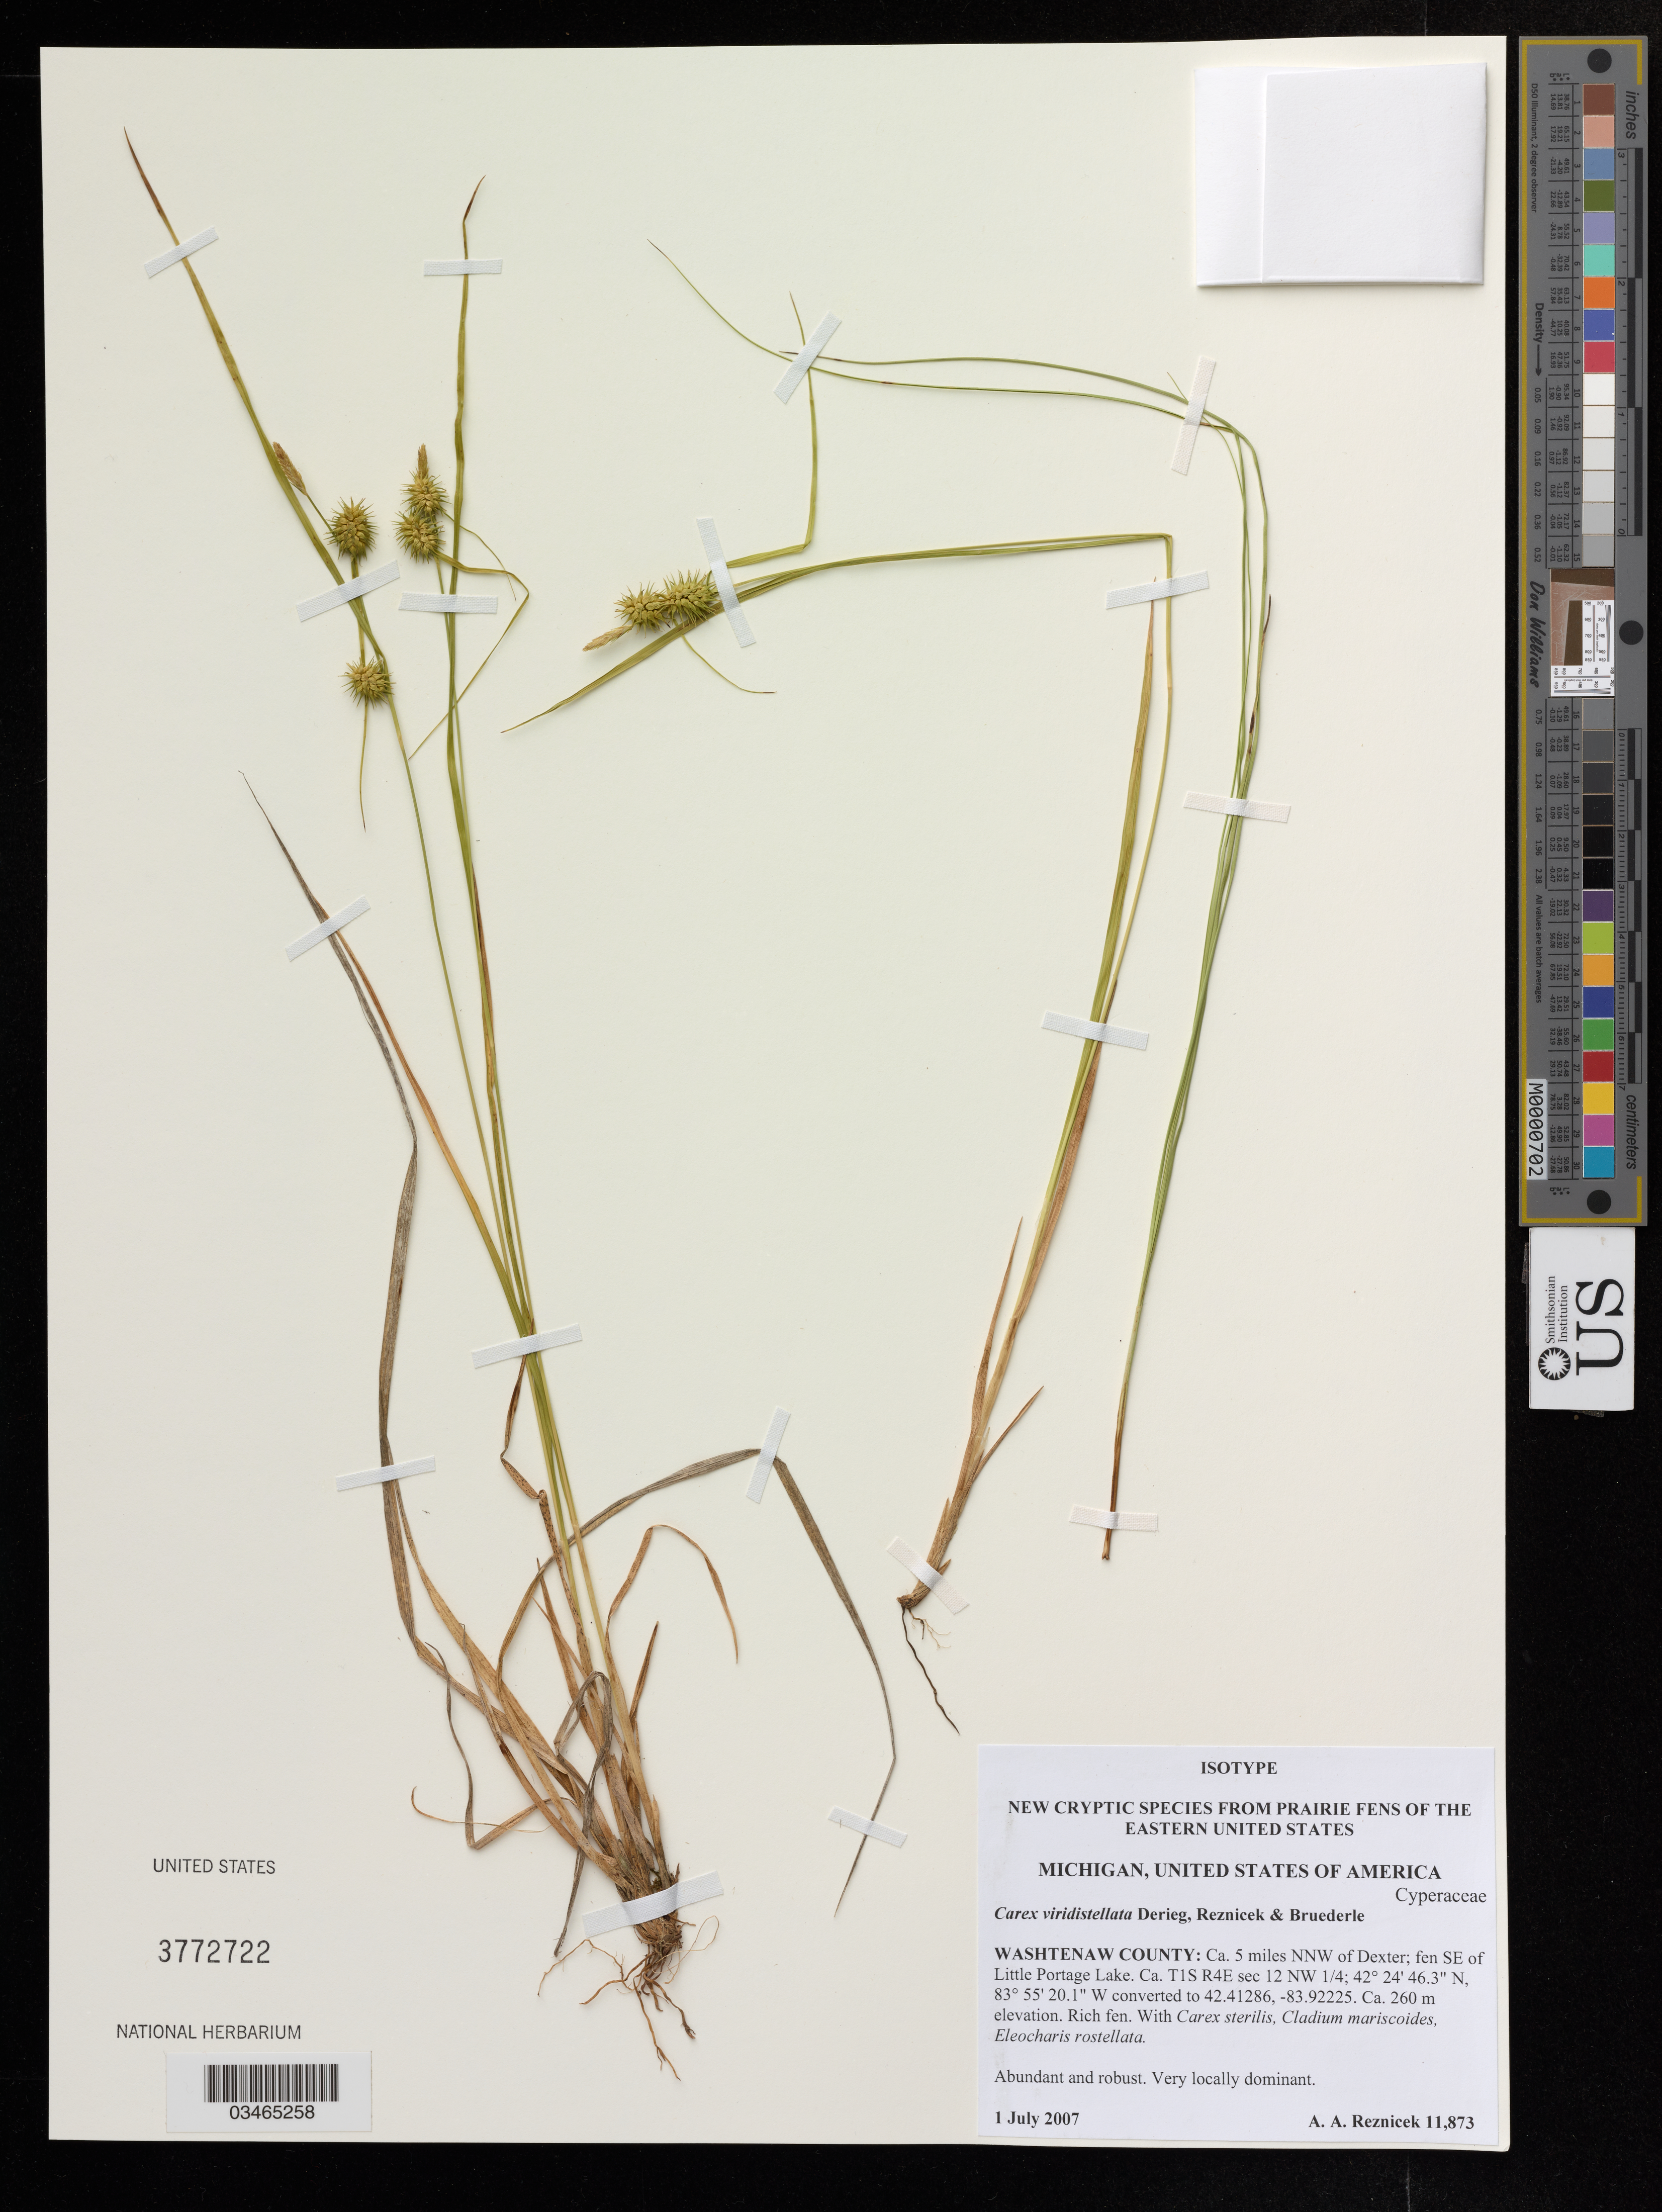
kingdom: Plantae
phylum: Tracheophyta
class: Liliopsida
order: Poales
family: Cyperaceae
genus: Carex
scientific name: Carex viridistellata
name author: Derieg et al.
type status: Isotype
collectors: A. A. Reznicek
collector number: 11873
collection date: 2007-07-01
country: United States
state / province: Michigan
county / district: Washtenaw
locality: Ca. 5 miles NNW of Dexter, fen SE of Little Portage Lake. Ca. T1S R4E sec 12NW 1/4;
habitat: Rich fen. With Carex sterilis, Cladium mariscoides, Eleocharis rostellata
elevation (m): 260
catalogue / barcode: US 3772722